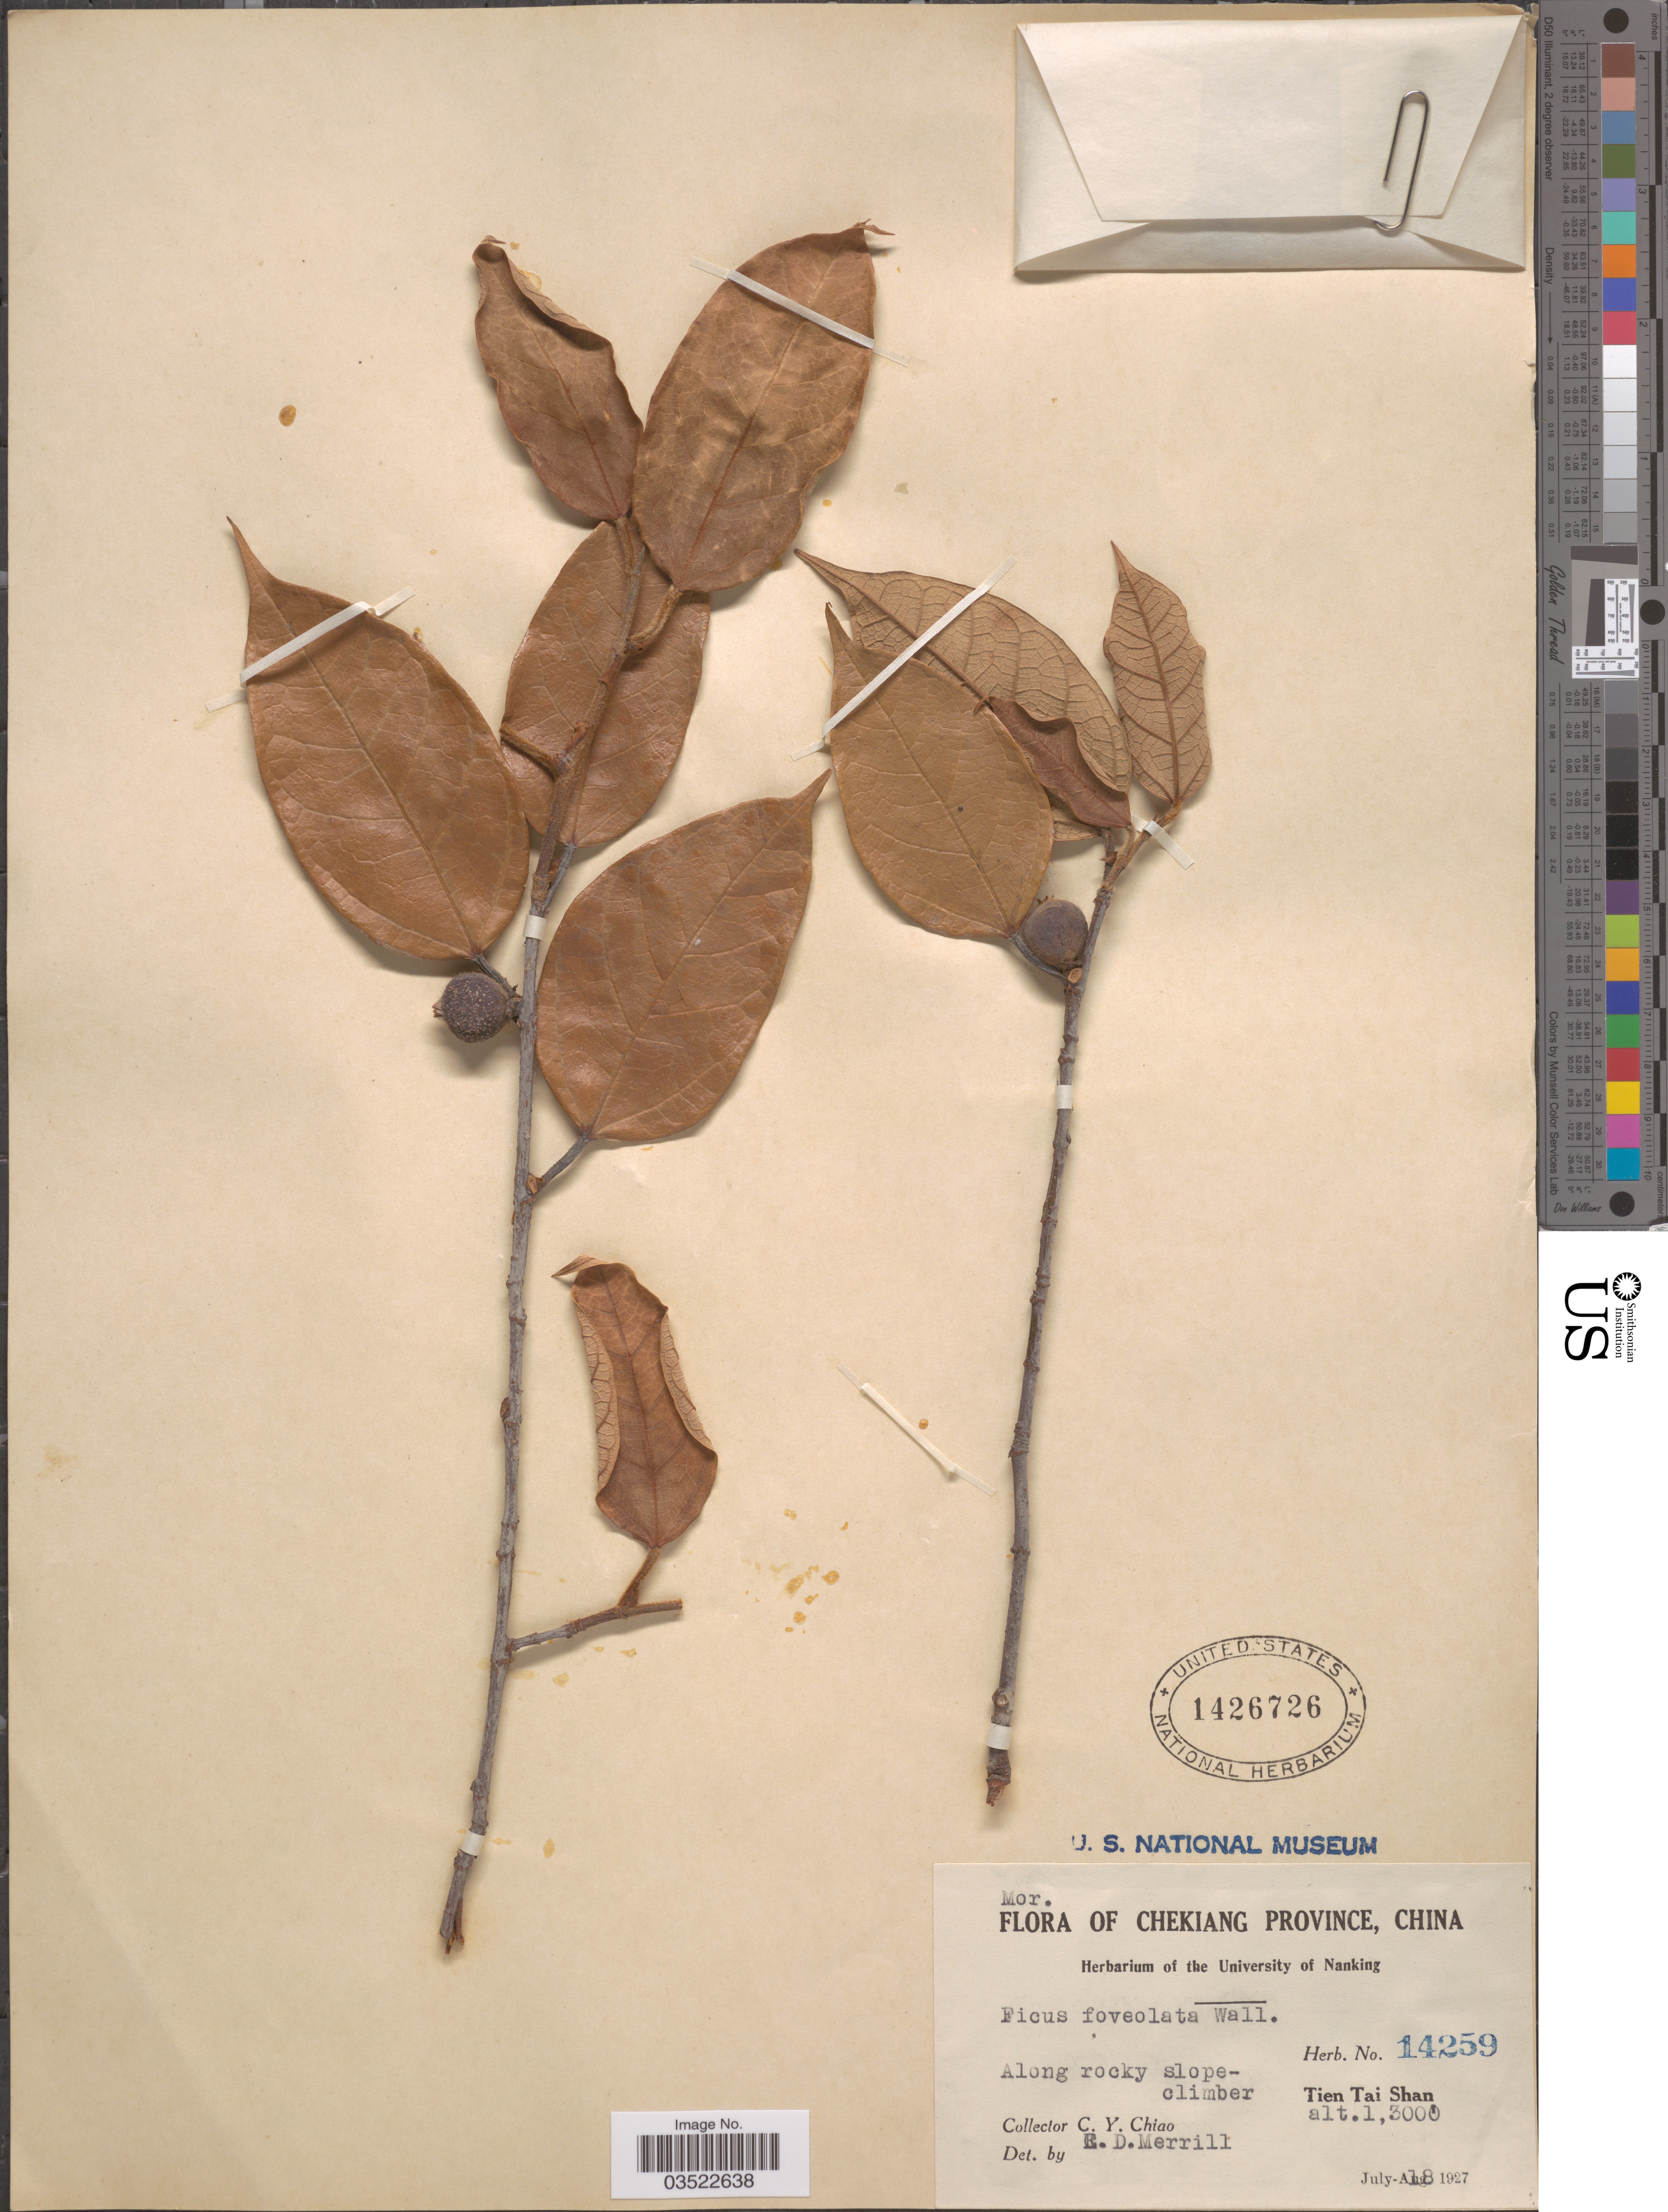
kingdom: Plantae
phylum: Tracheophyta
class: Magnoliopsida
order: Rosales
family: Moraceae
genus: Ficus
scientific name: Ficus sarmentosa var. nipponica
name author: (Franch. & Sav.) Corner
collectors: C. Y. Chiao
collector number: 14259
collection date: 1927-07-18/1927-08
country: China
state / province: Zhejiang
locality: Chekiang Province. Tien Tai Shan.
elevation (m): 3962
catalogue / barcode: US 1426726